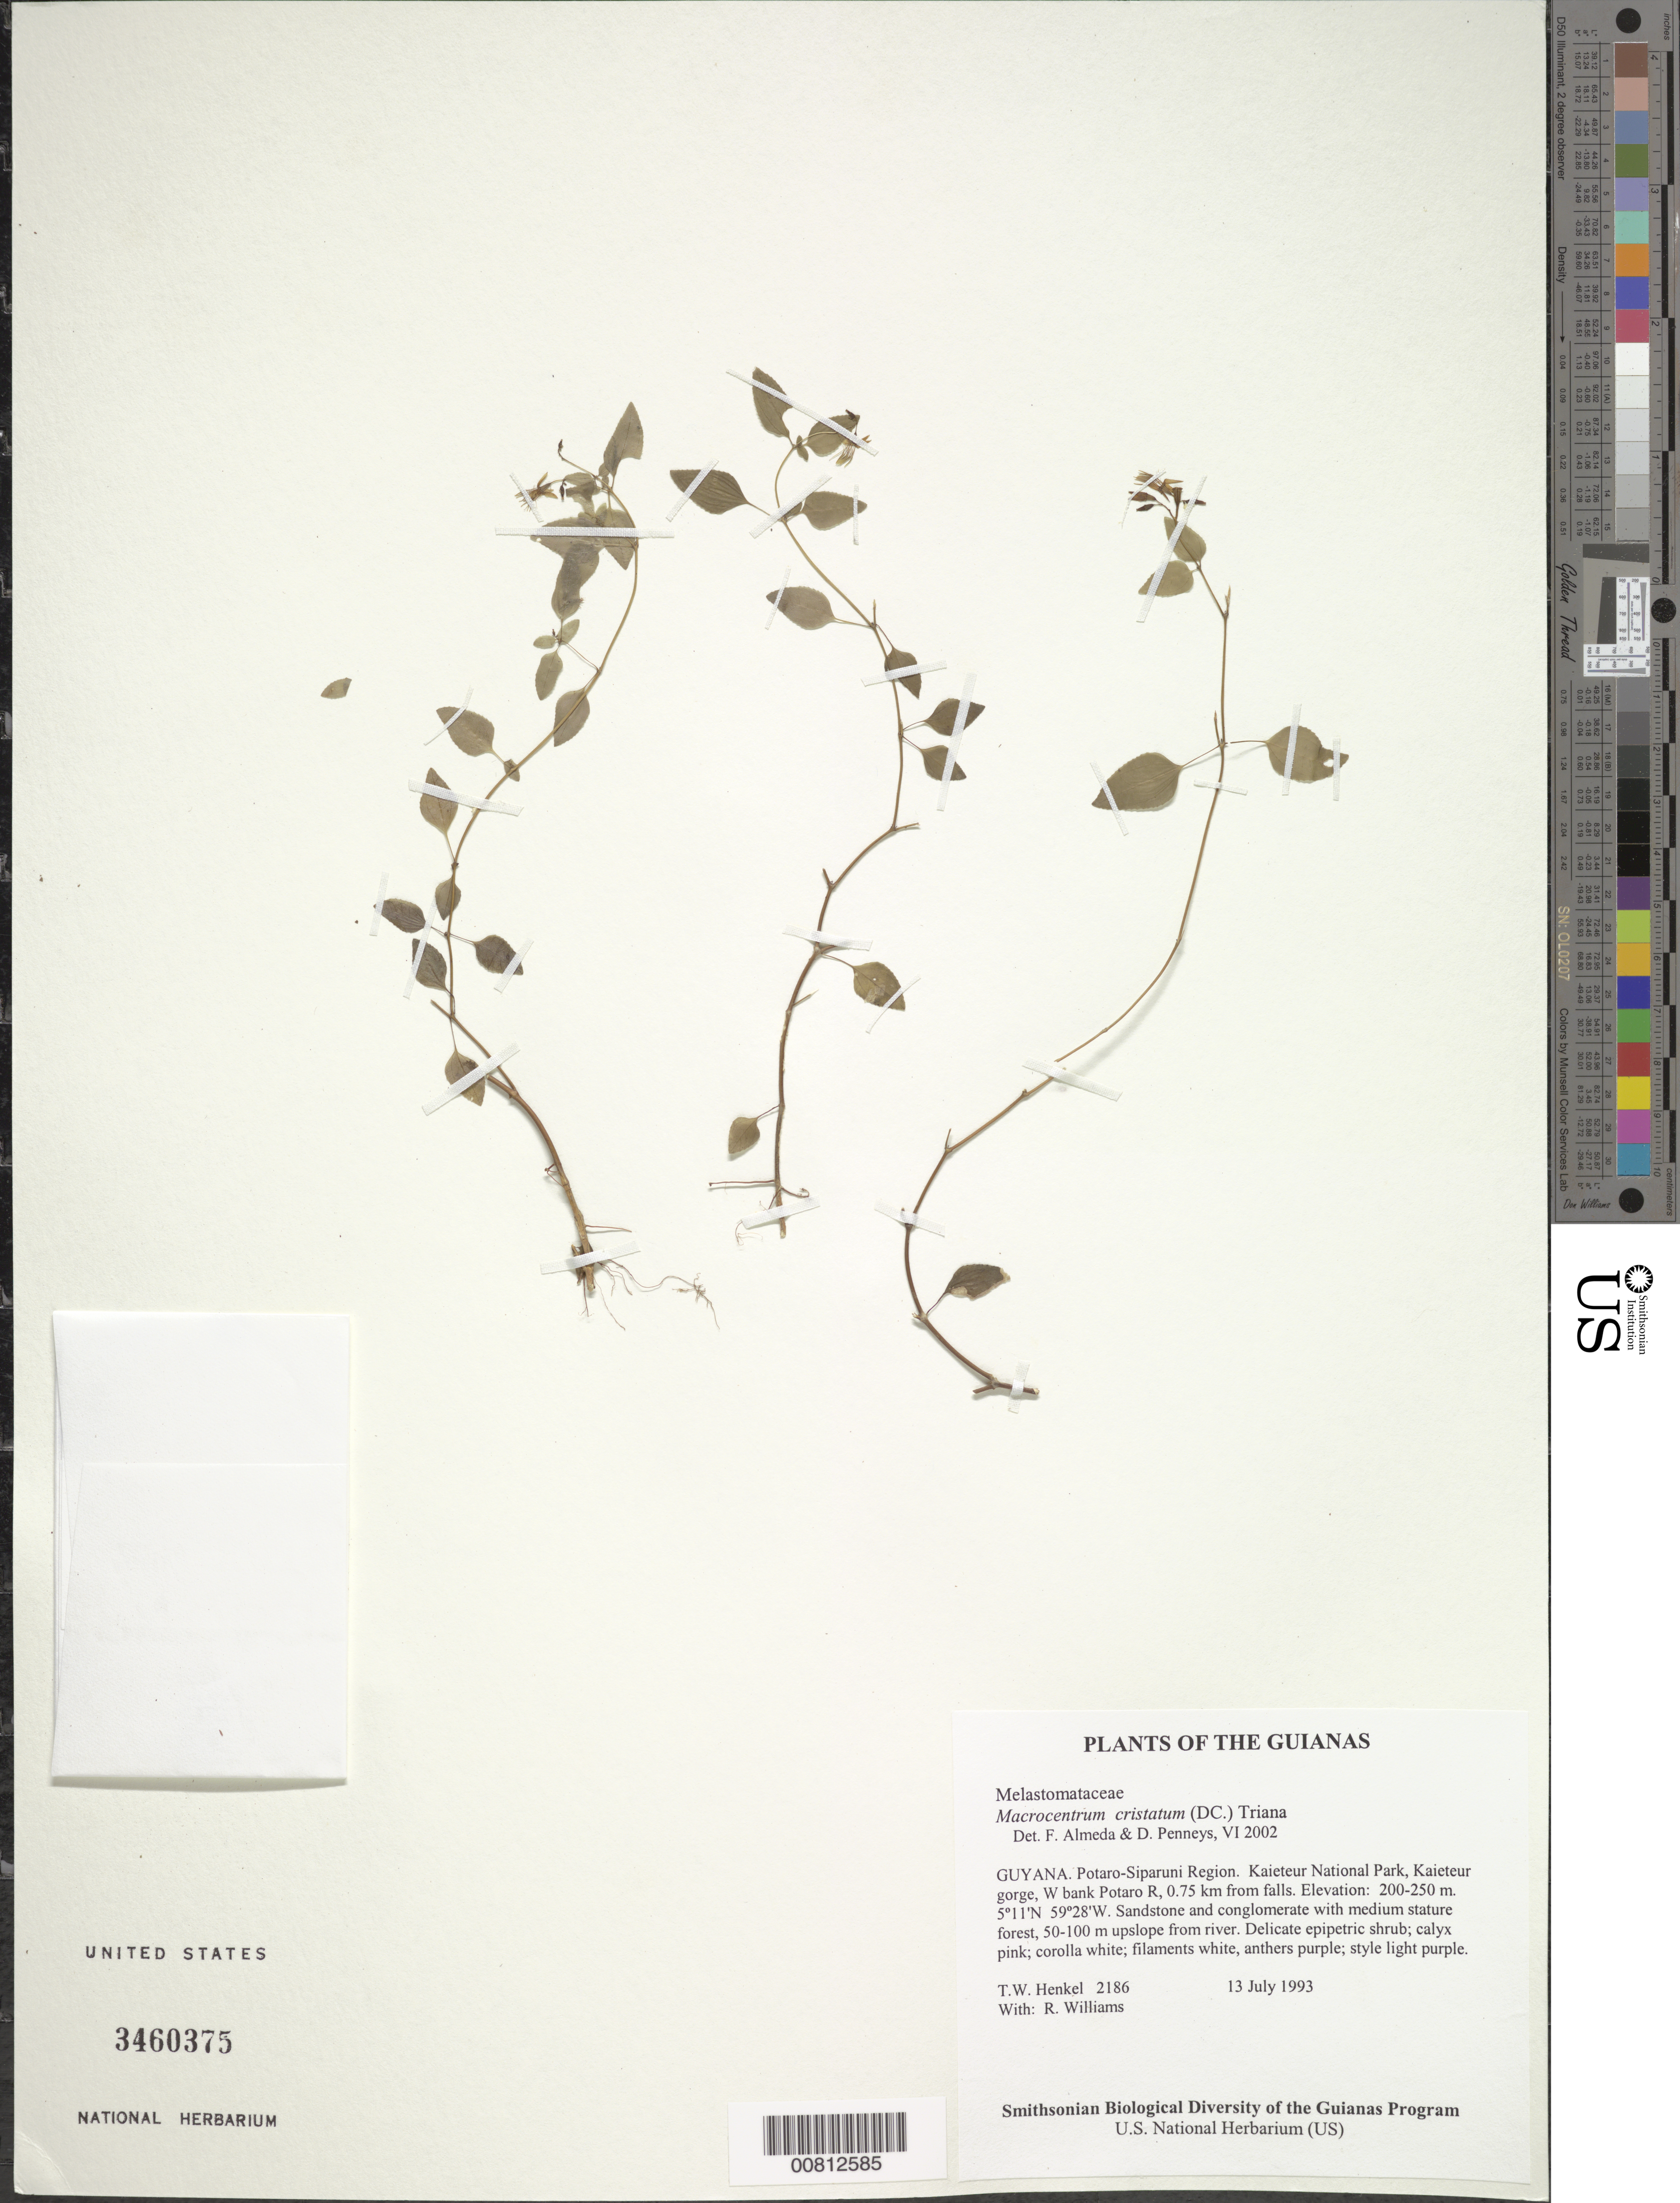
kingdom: Plantae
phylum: Tracheophyta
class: Magnoliopsida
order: Myrtales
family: Melastomataceae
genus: Macrocentrum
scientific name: Macrocentrum cristatum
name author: (DC.) Triana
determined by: Almeda, F.; Penneys, D. S.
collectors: T. Henkel & R. Williams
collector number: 2186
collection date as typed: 13 July 1993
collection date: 1993-07-13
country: Guyana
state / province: Potaro-Siparuni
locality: Kaieteur National Park, Kaieteur gorge, W bank Potaro R, 0.75 km from falls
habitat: Sandstone and conglomerate with medium stature forest, 50-100 m upslope from river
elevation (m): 200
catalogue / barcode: US 3460375